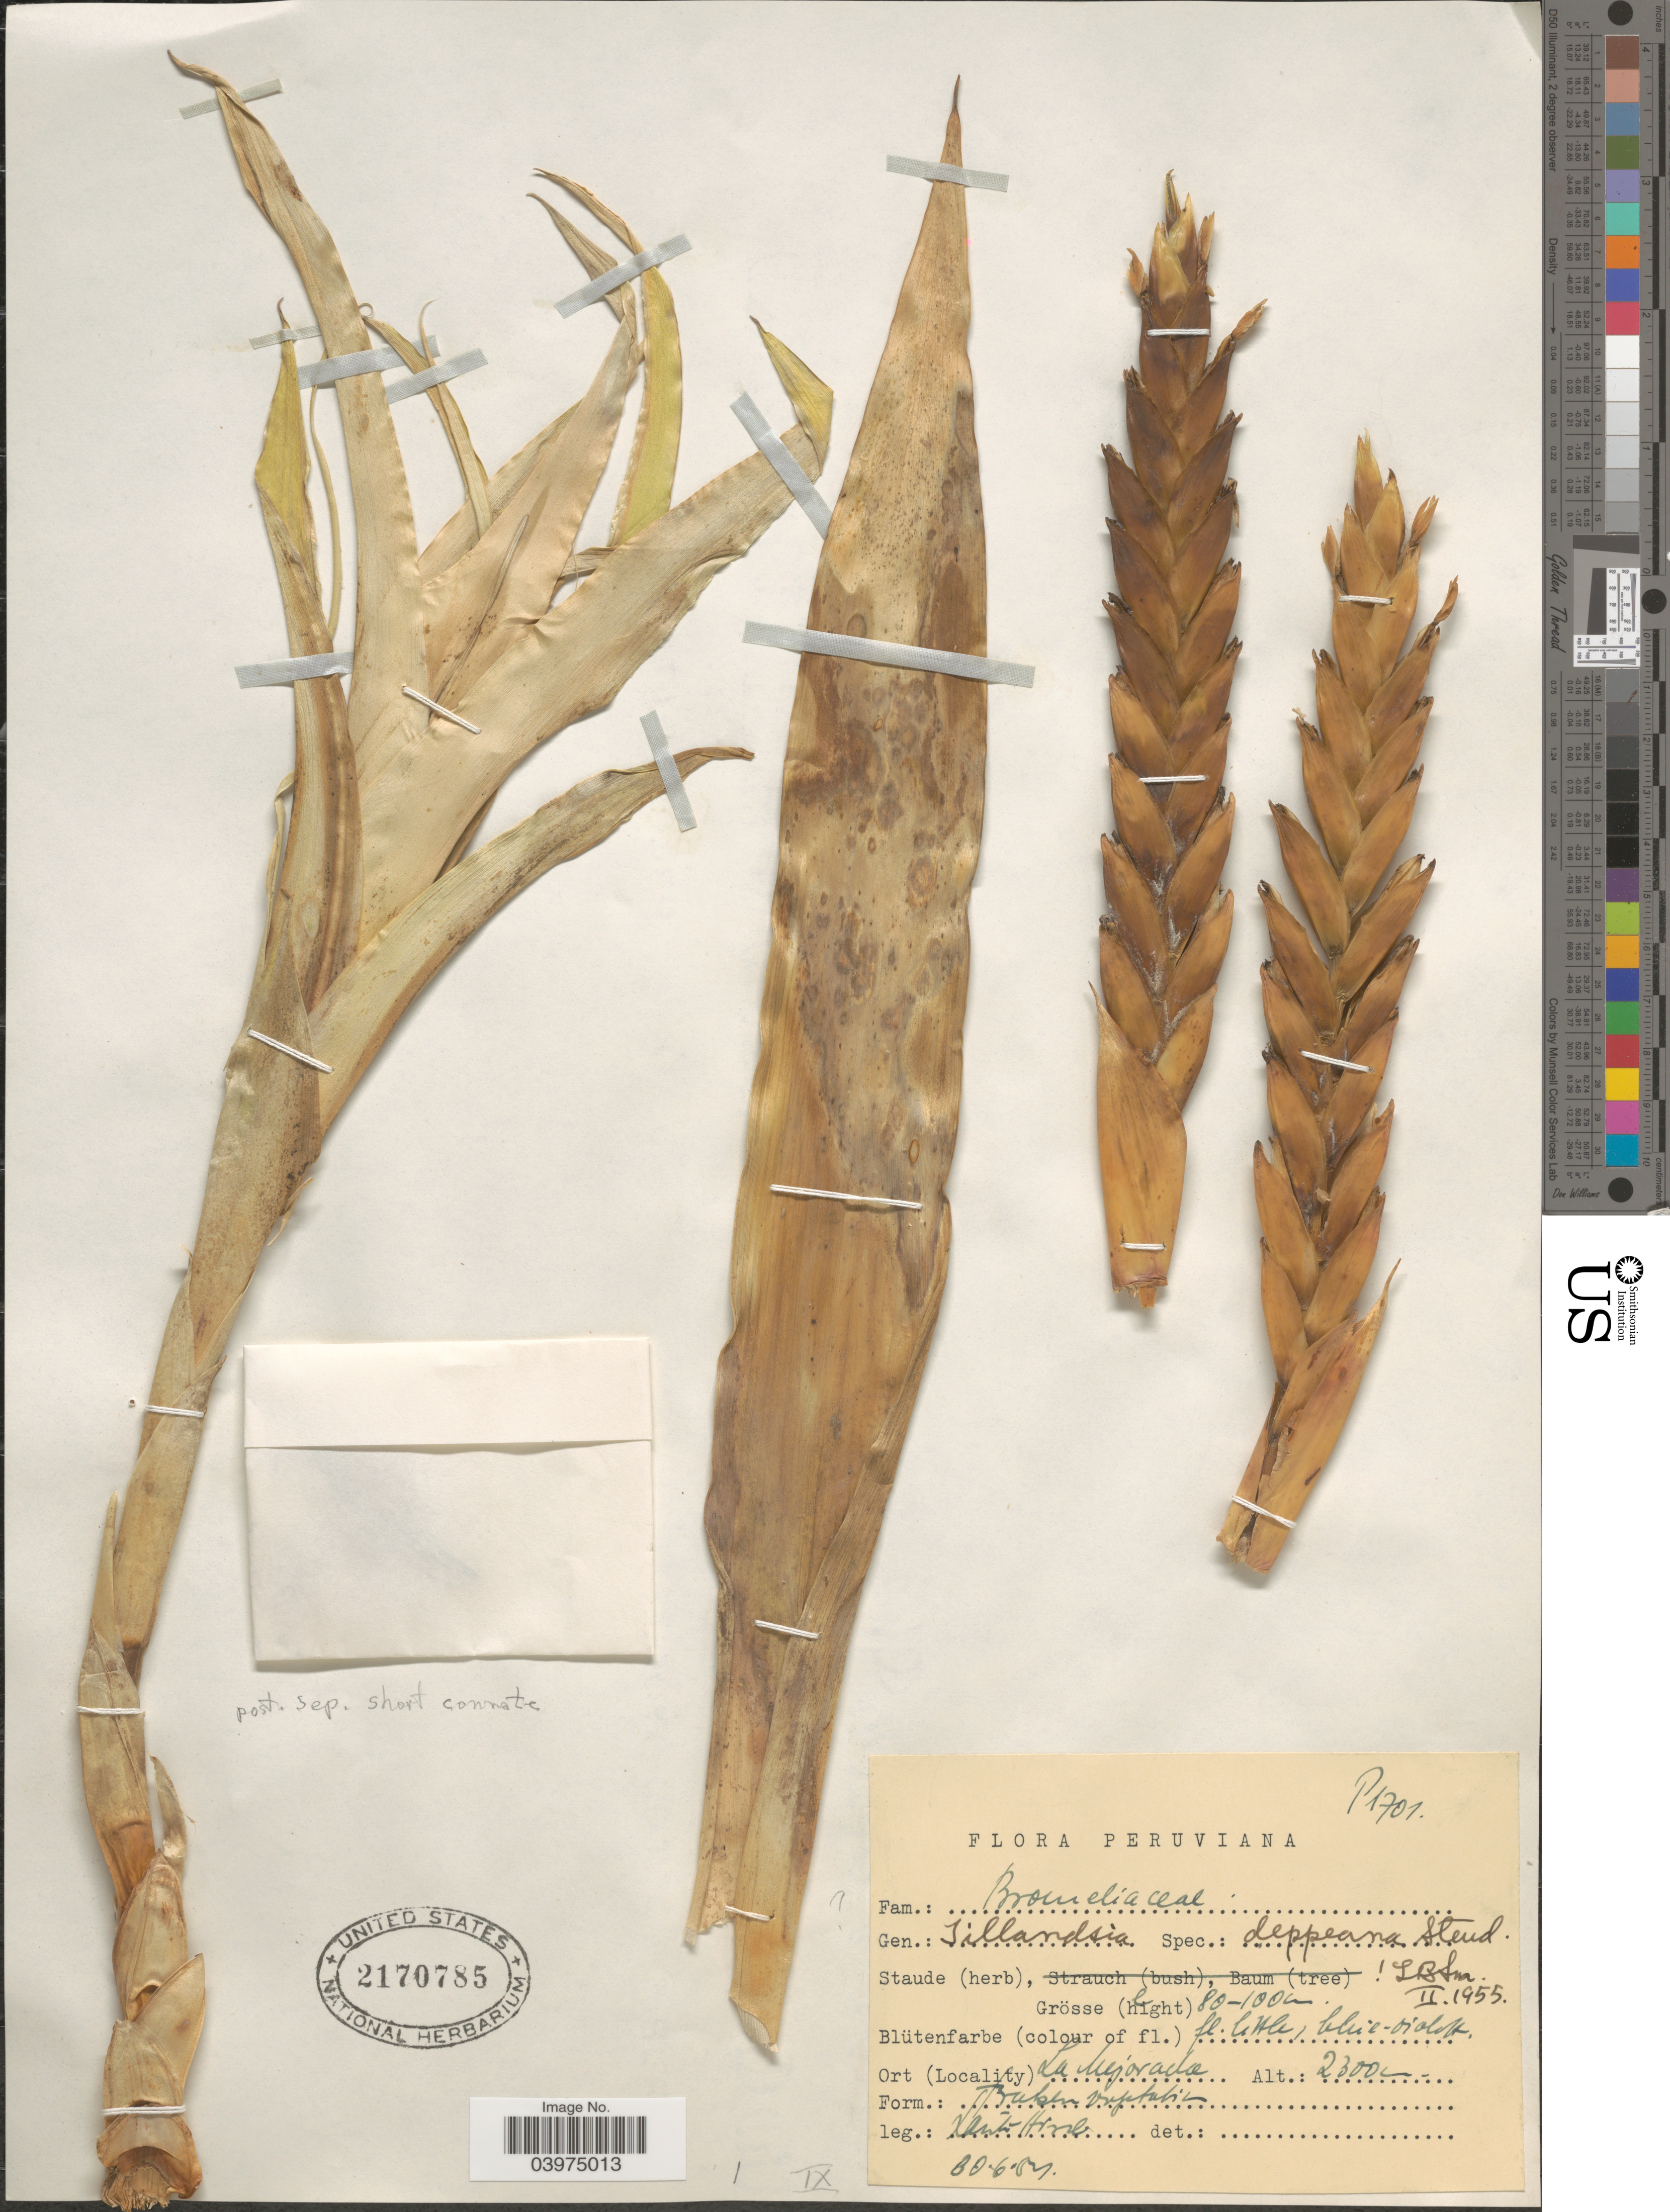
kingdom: Plantae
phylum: Tracheophyta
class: Liliopsida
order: Poales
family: Bromeliaceae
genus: Tillandsia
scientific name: Tillandsia sp.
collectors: -. Rauh & Hirsch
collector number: P1701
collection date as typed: Transcribed d/m/y: 30/6/54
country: Peru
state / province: Ica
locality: La Mejorada.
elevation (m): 2300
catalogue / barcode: US 2170785